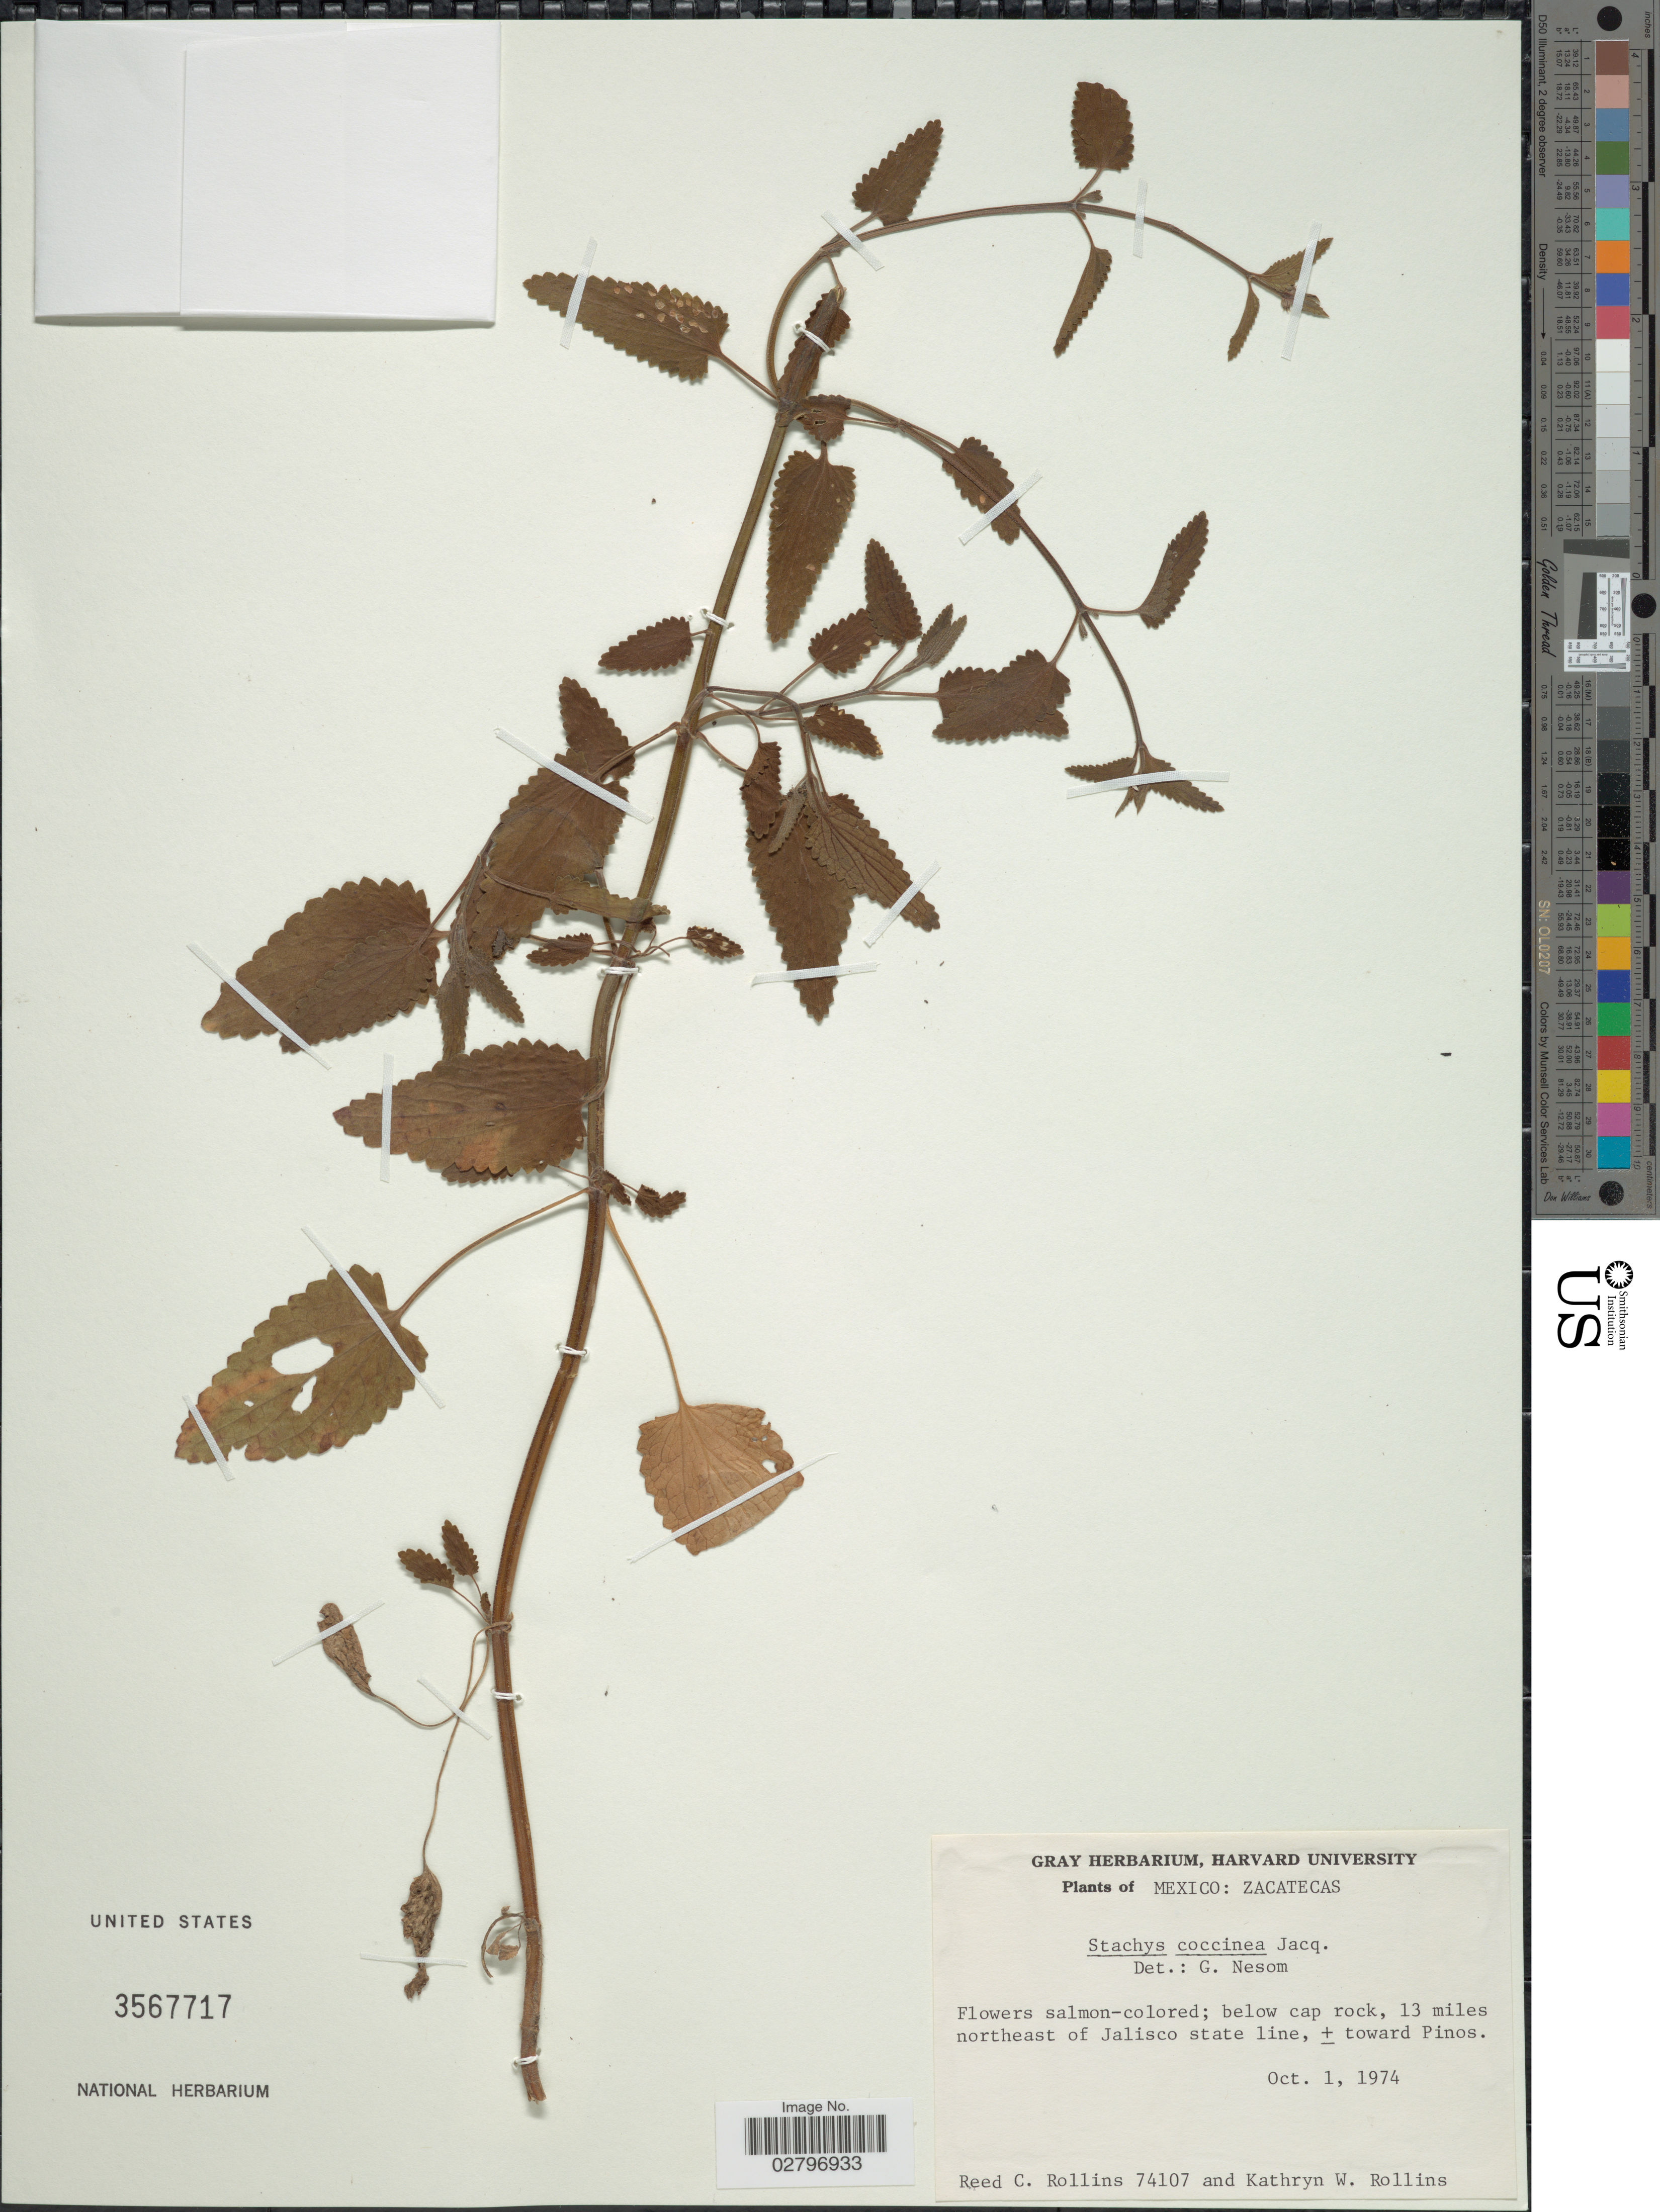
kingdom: Plantae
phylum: Tracheophyta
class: Magnoliopsida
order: Lamiales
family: Lamiaceae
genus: Stachys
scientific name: Stachys coccinea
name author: Ortega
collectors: R. C. Rollins & K. W. Rollins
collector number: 74107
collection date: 1974-10-01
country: Mexico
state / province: Zacatecas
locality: Mexico: Zacatecas, below cap rock, 13 miles northeast of Jalisco state line, ± toward Pinos.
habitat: below cap rock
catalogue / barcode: US 3567717